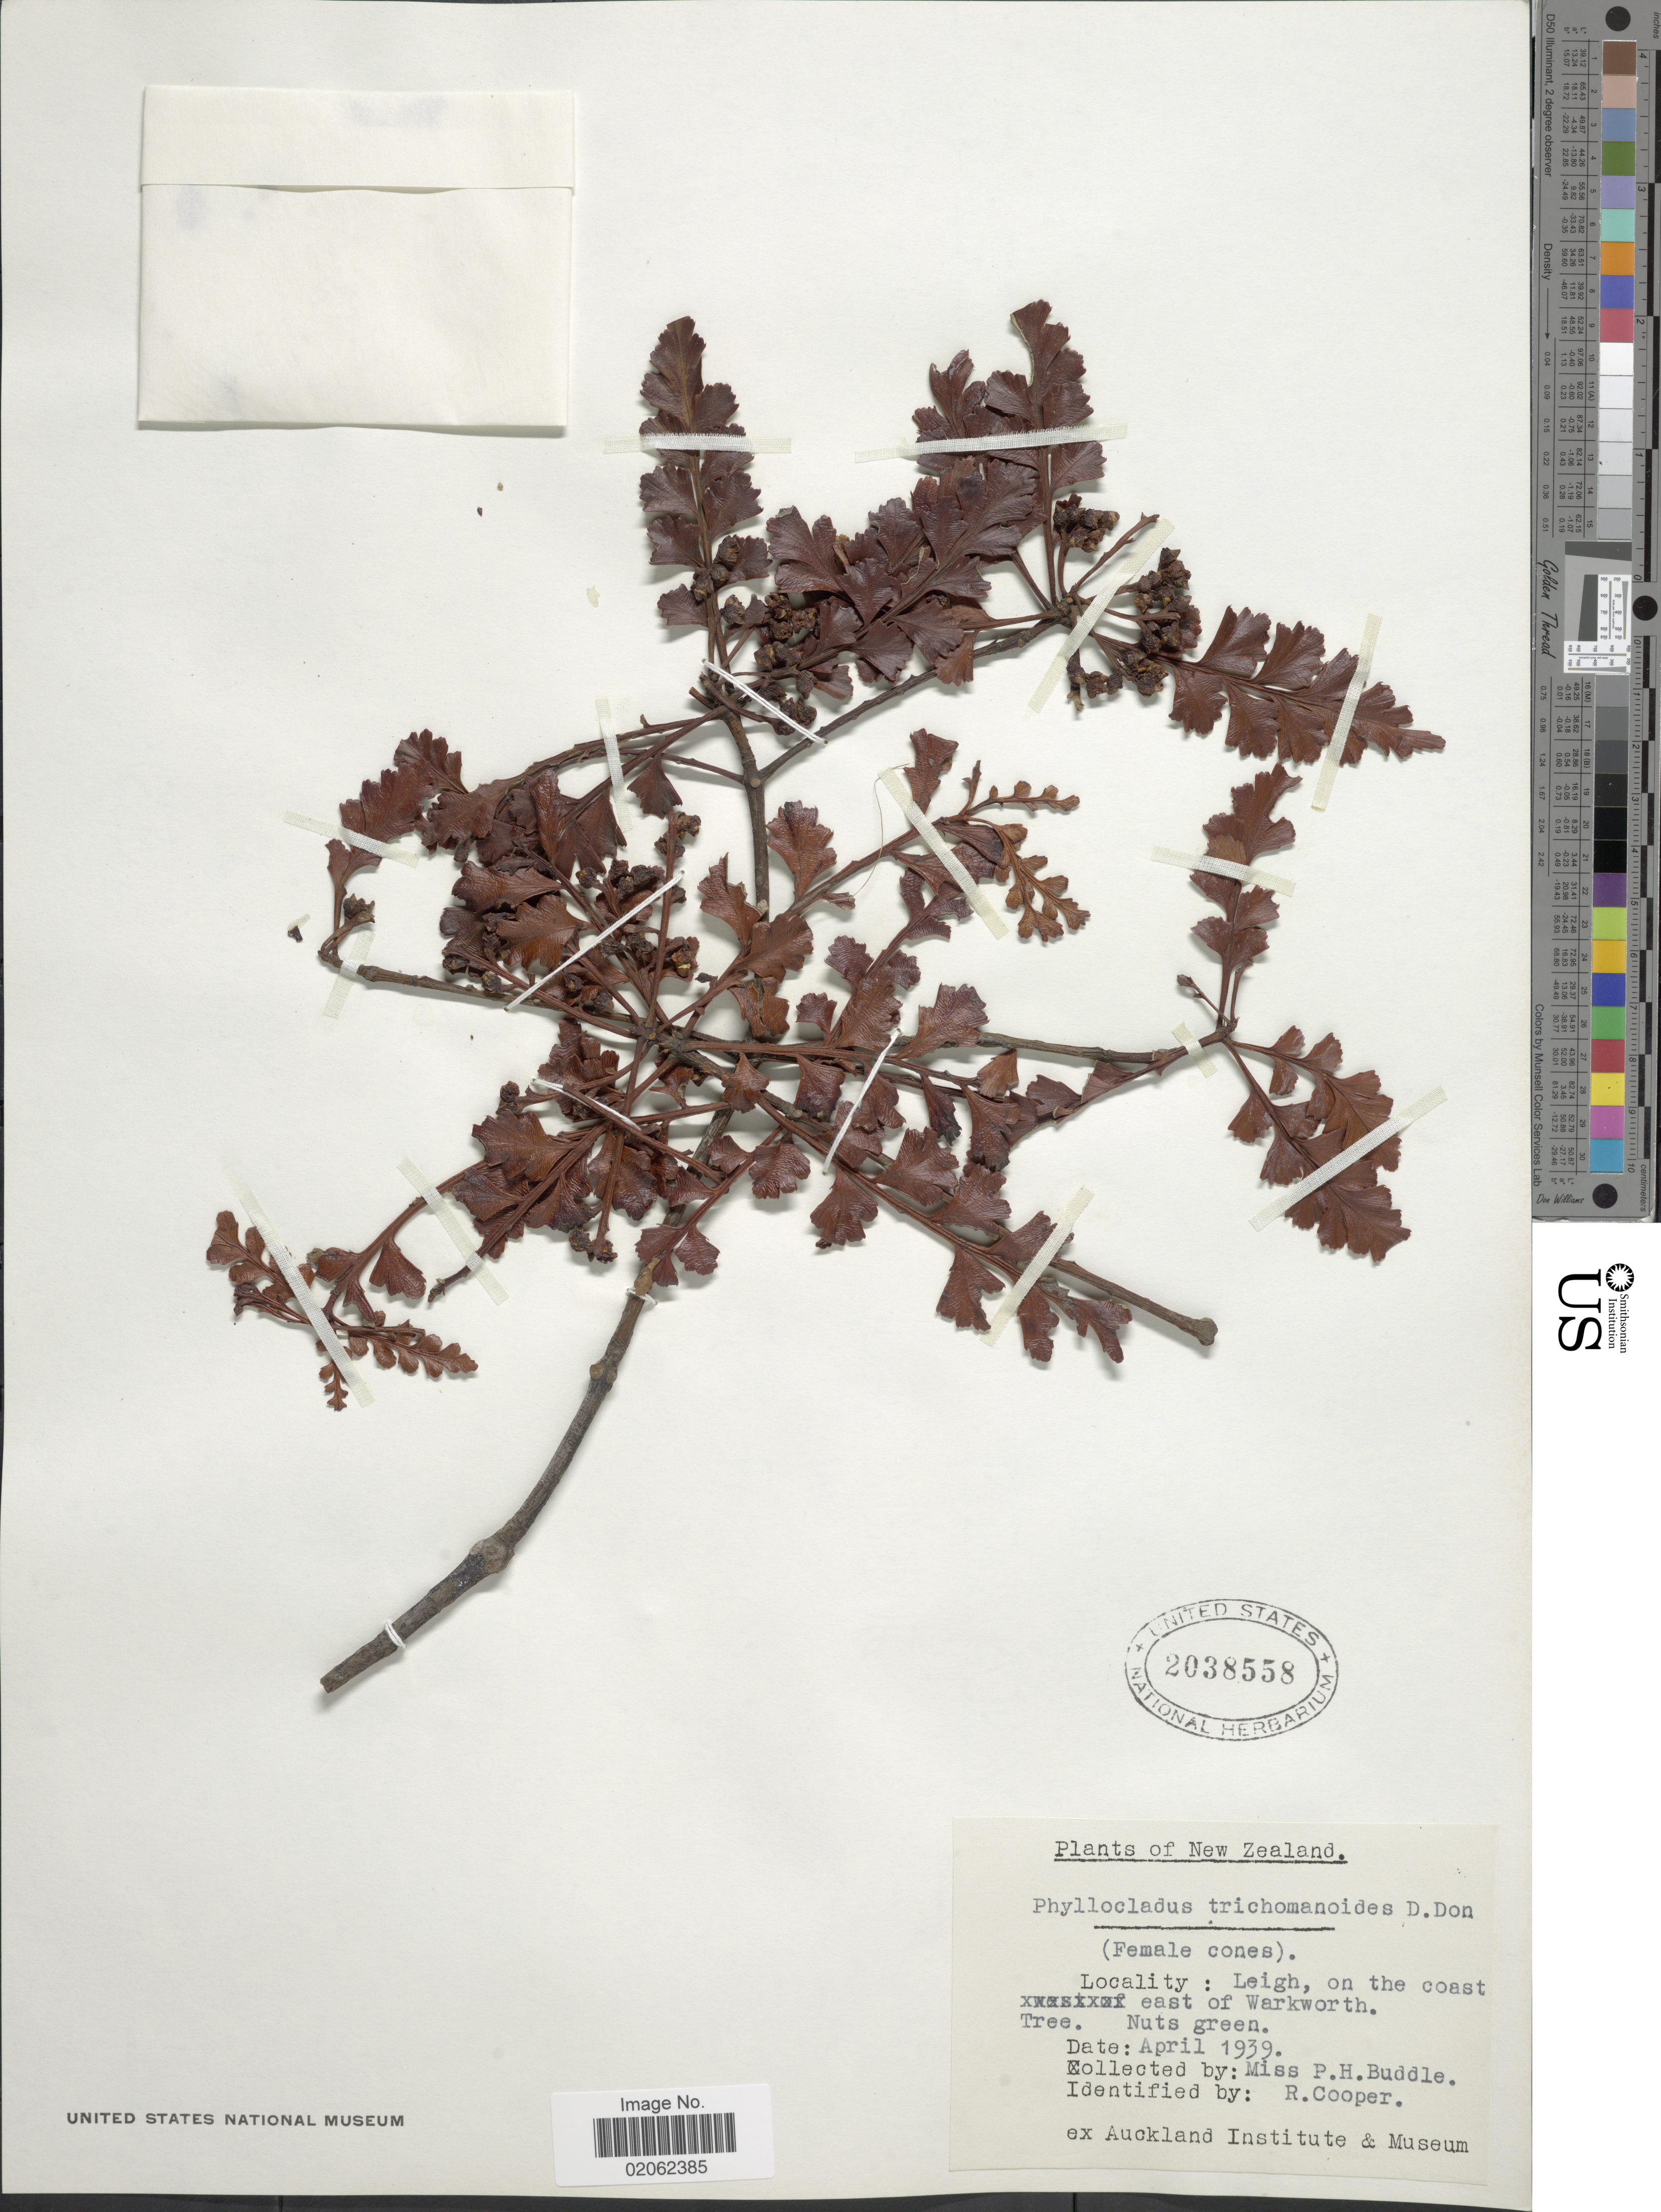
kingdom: Plantae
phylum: Tracheophyta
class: Pinopsida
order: Pinales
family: Phyllocladaceae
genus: Phyllocladus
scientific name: Phyllocladus trichomanoides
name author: D. Don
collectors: P. Buddle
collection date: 1939-04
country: New Zealand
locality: Leigh, on the coast east of Warkworth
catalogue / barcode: US 2038558